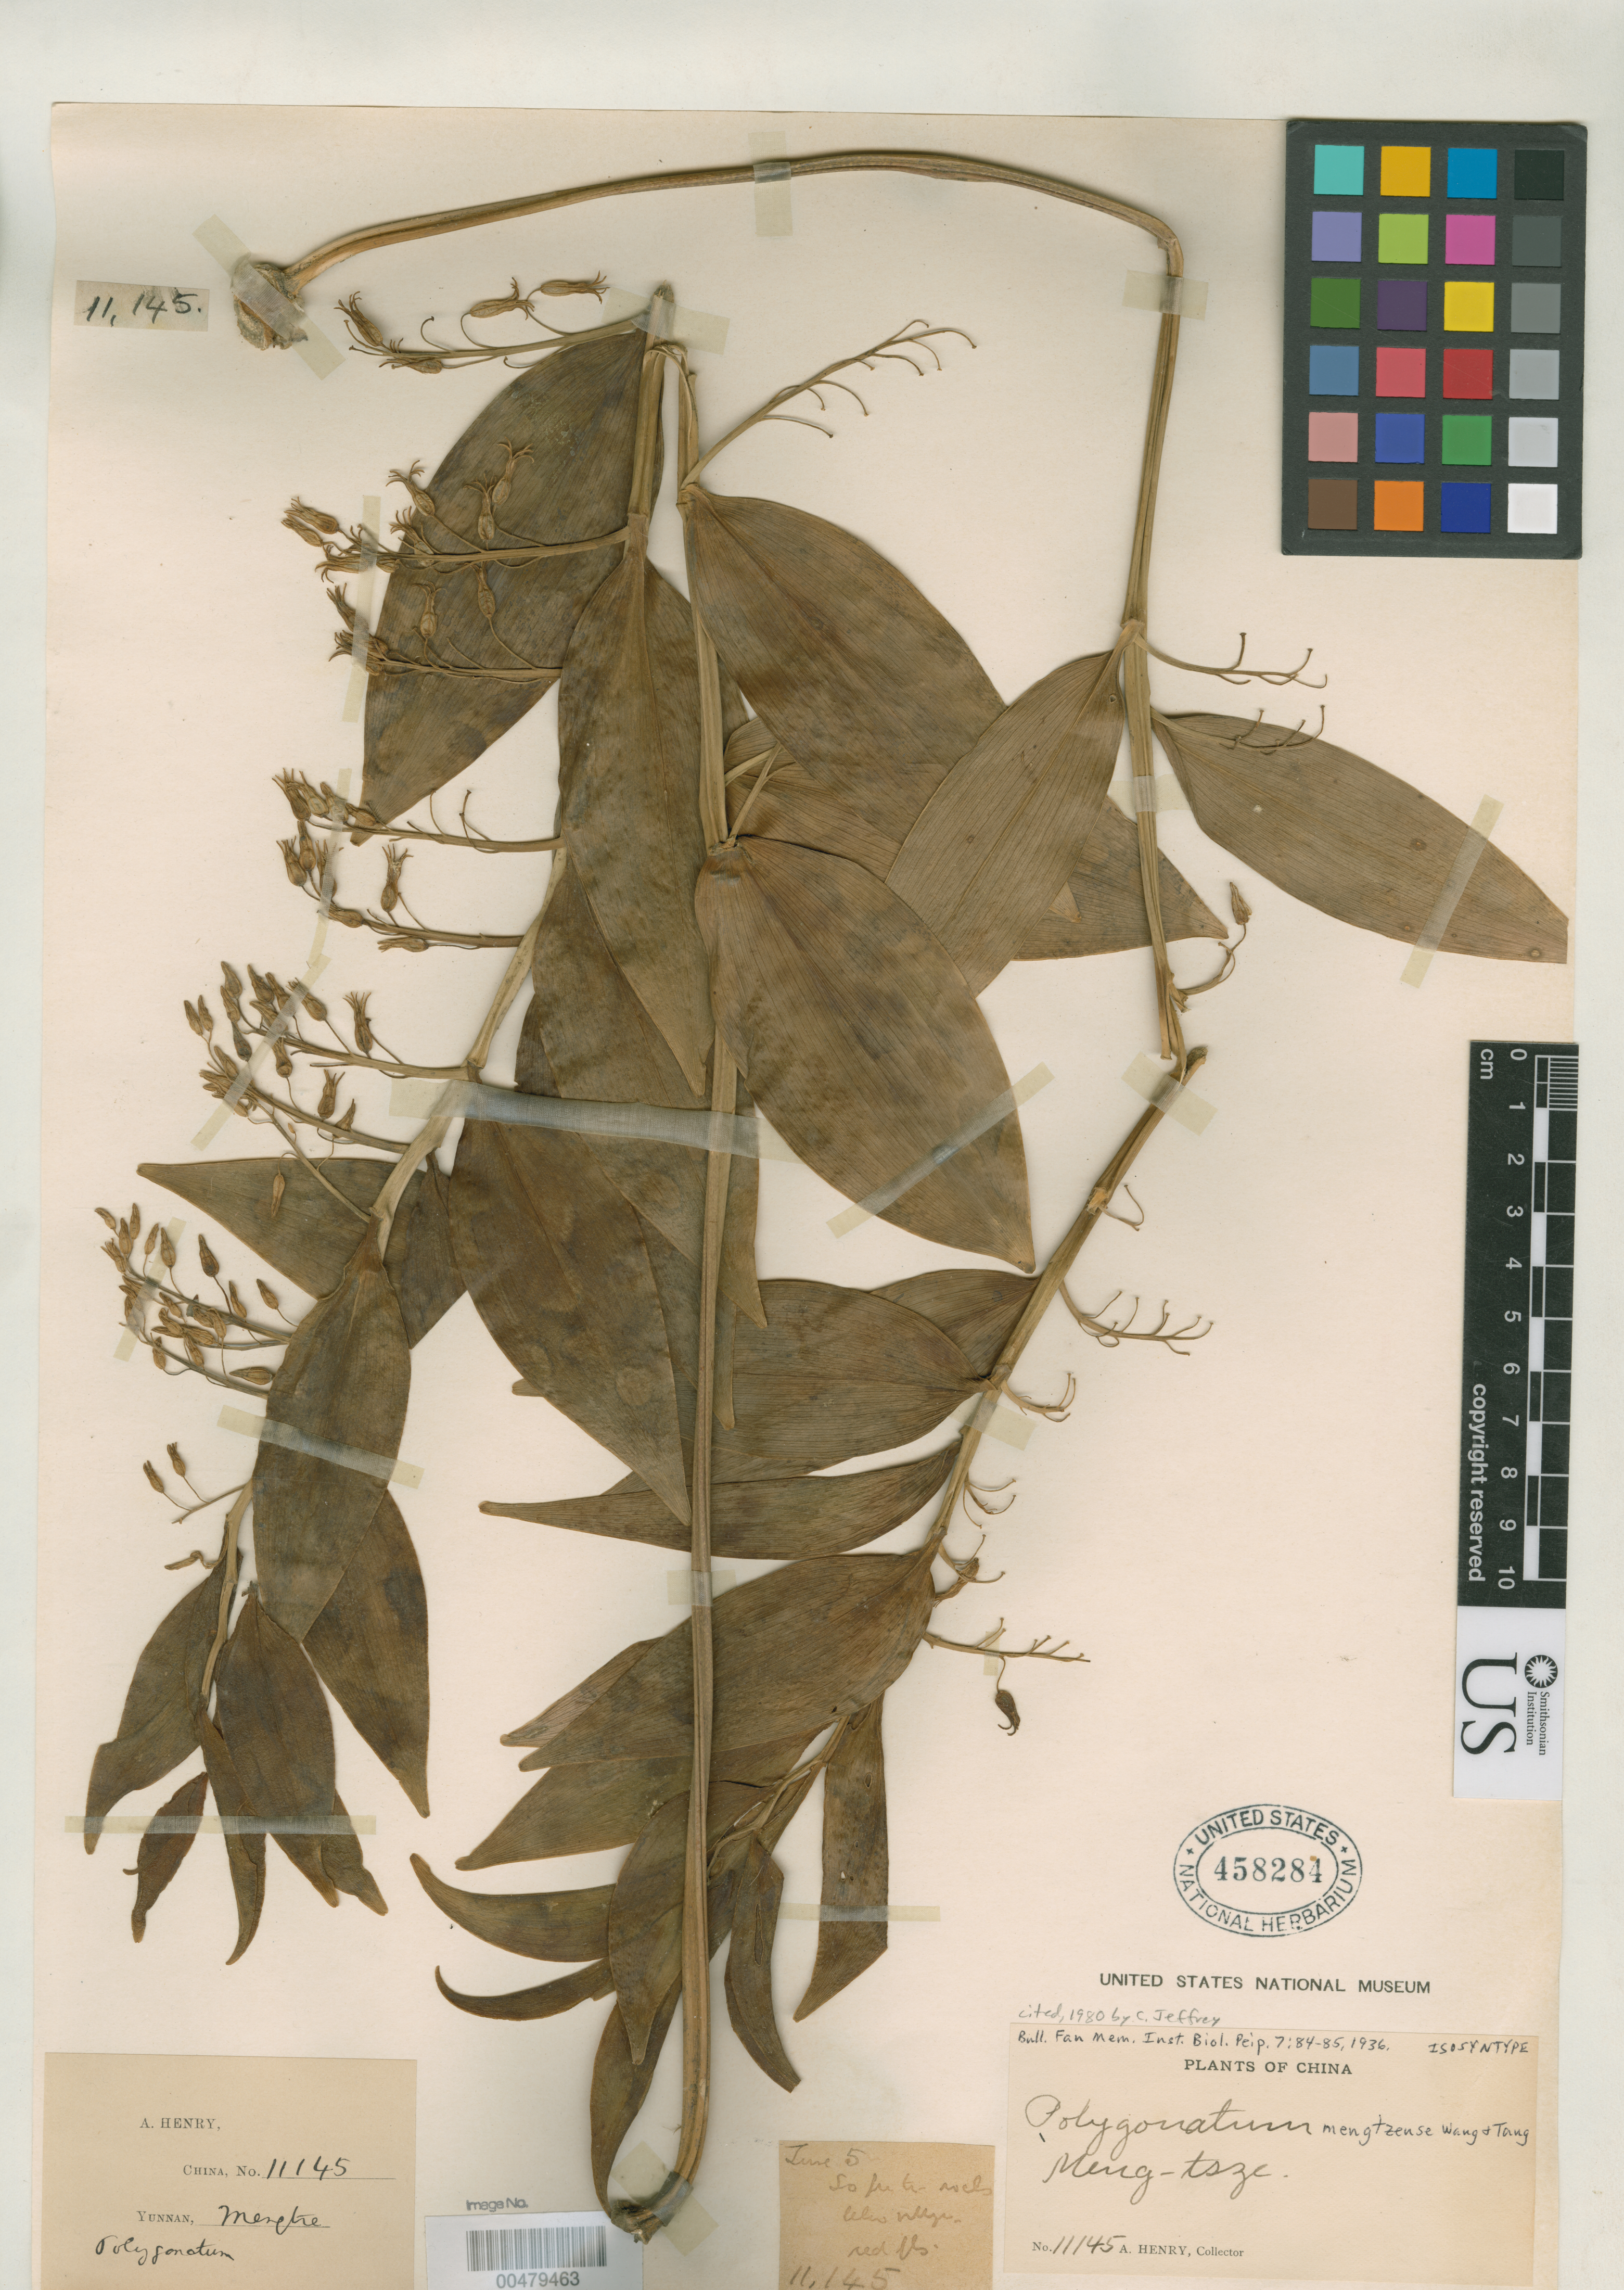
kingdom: Plantae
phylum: Tracheophyta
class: Liliopsida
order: Asparagales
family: Asparagaceae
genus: Polygonatum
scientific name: Polygonatum mengtzense Wang & Tang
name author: F.T. Wang & Tang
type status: Isosyntype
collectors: A. Henry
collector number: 11145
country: China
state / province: Yunnan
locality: Meng-tsze.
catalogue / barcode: US 458284